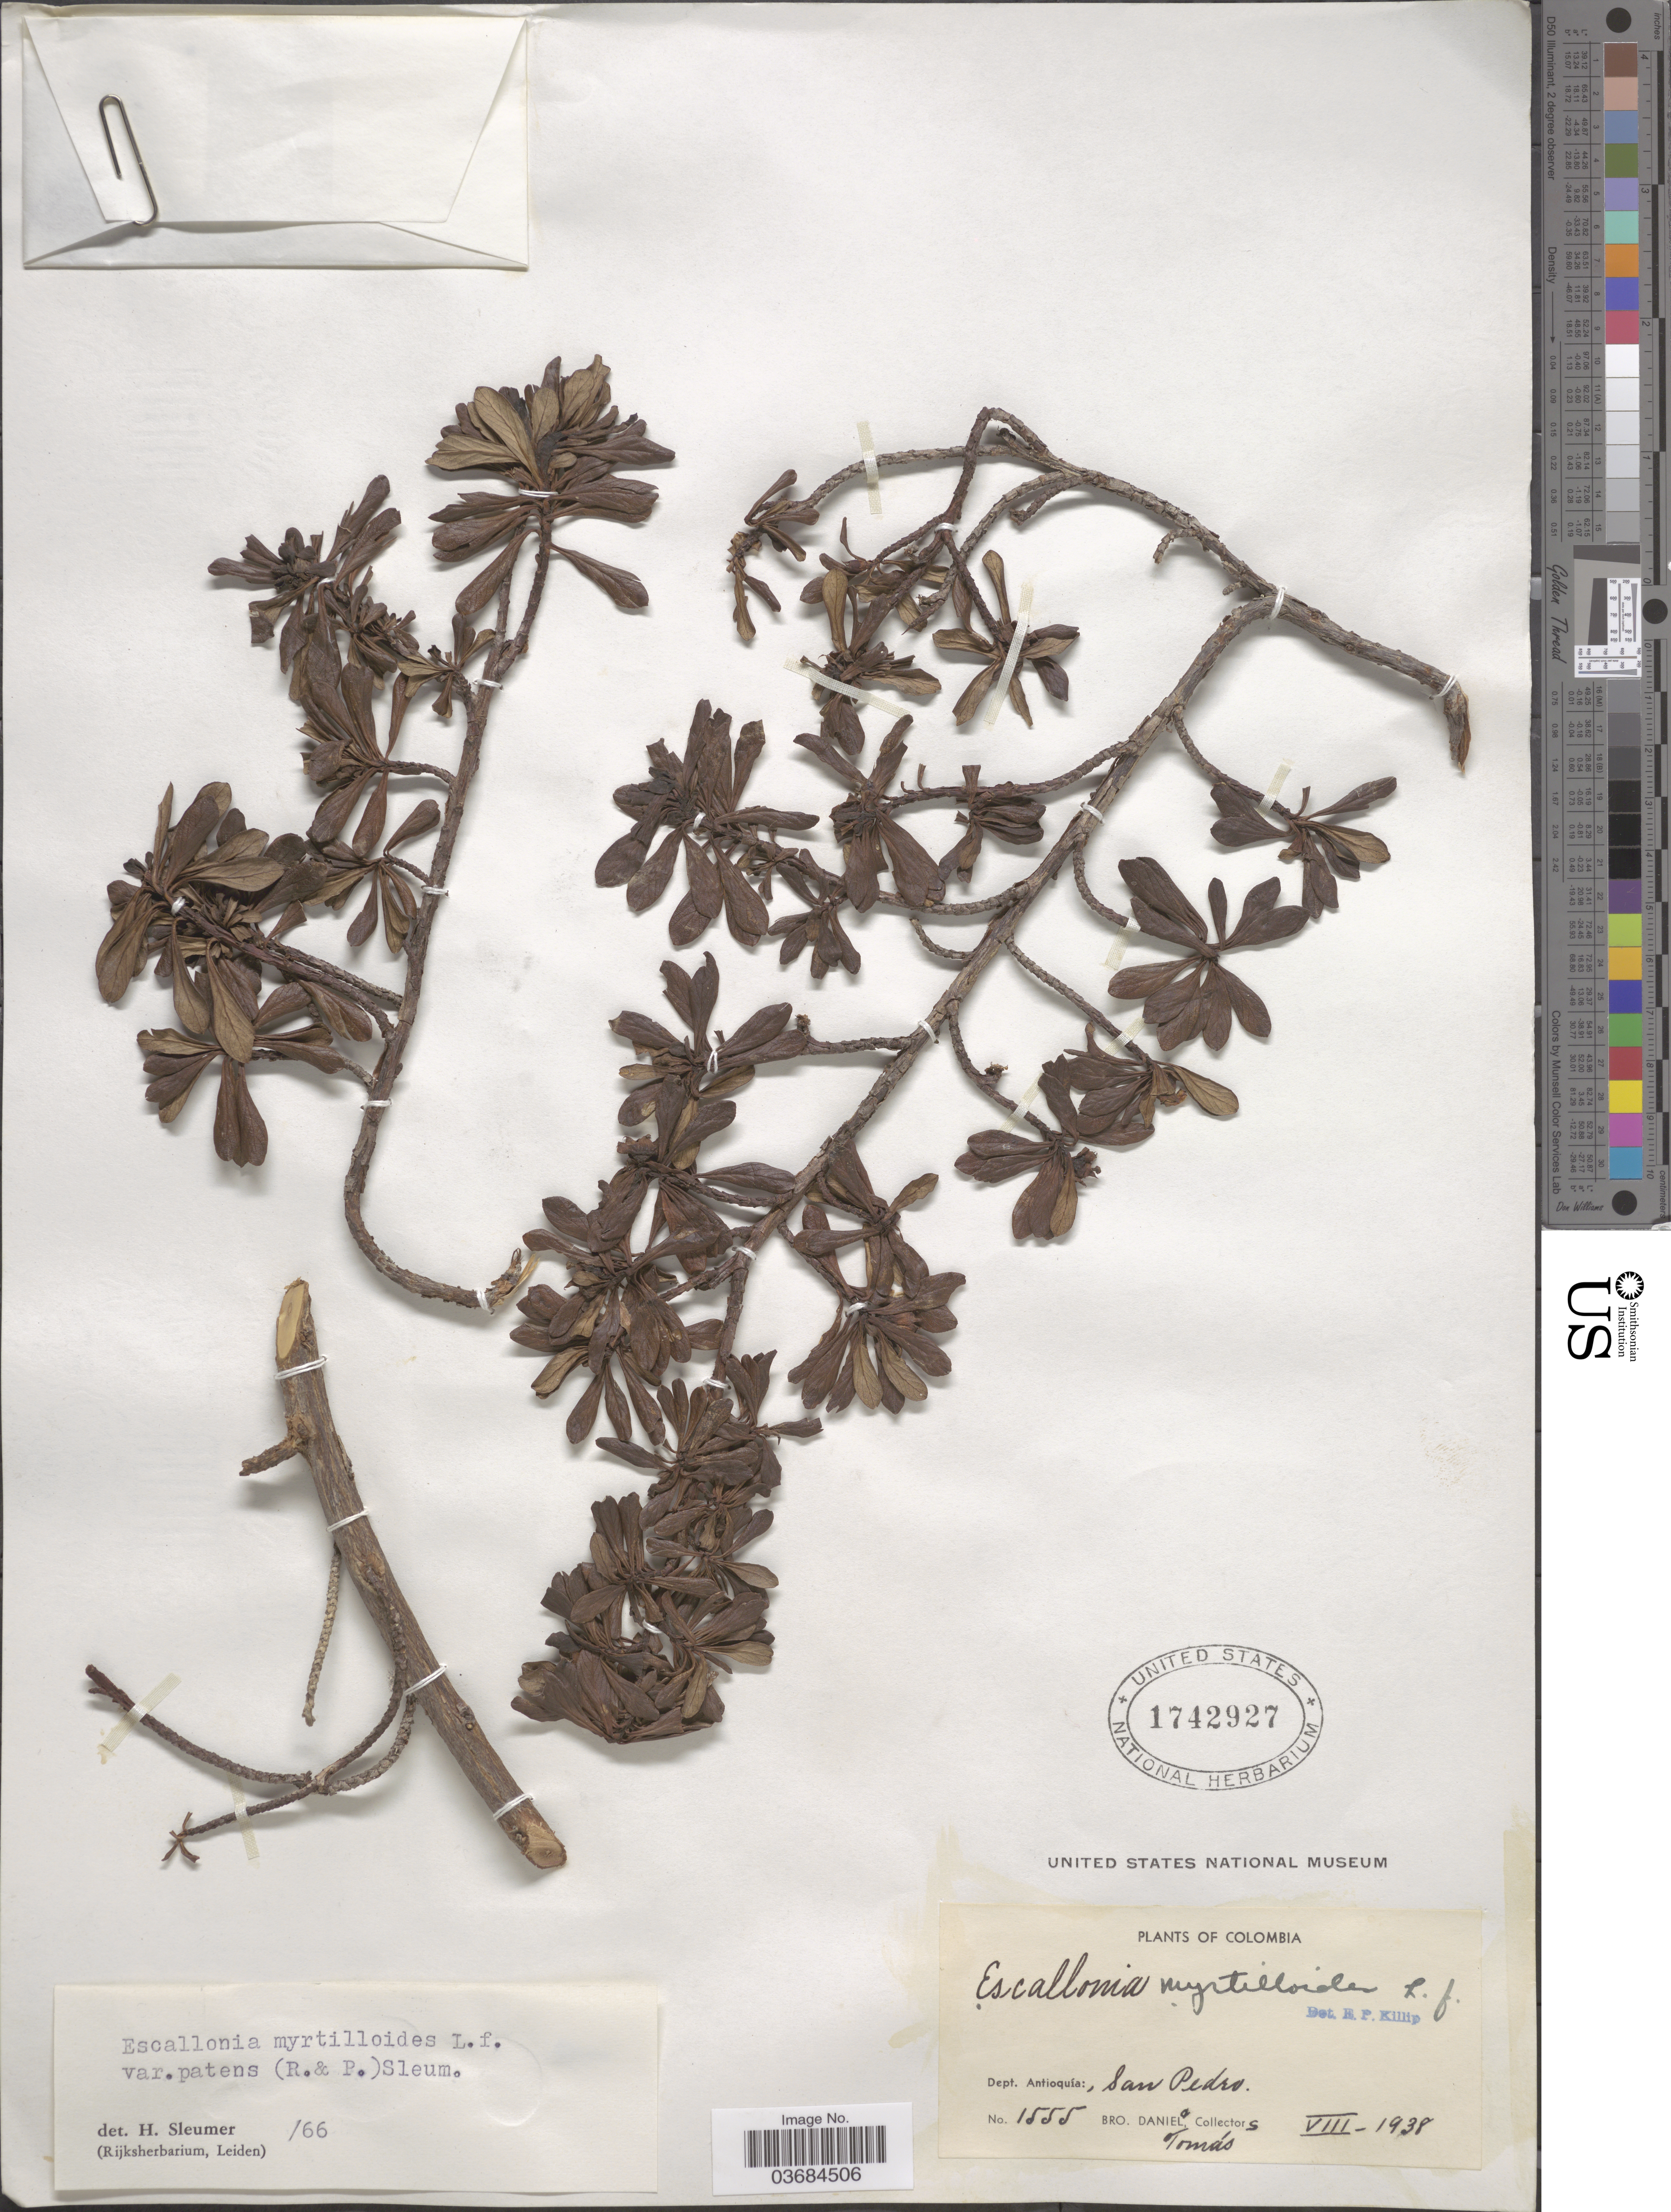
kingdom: Plantae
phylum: Tracheophyta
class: Magnoliopsida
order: Escalloniales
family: Escalloniaceae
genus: Escallonia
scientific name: Escallonia myrtilloides var. patens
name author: (Ruiz & Pavón) Sleumer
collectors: Bro. Daniel & B. Tomas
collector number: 1555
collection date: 1938-08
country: Colombia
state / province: Antioquia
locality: Dept. Antioquía: San Pedro.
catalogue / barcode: US 1742927